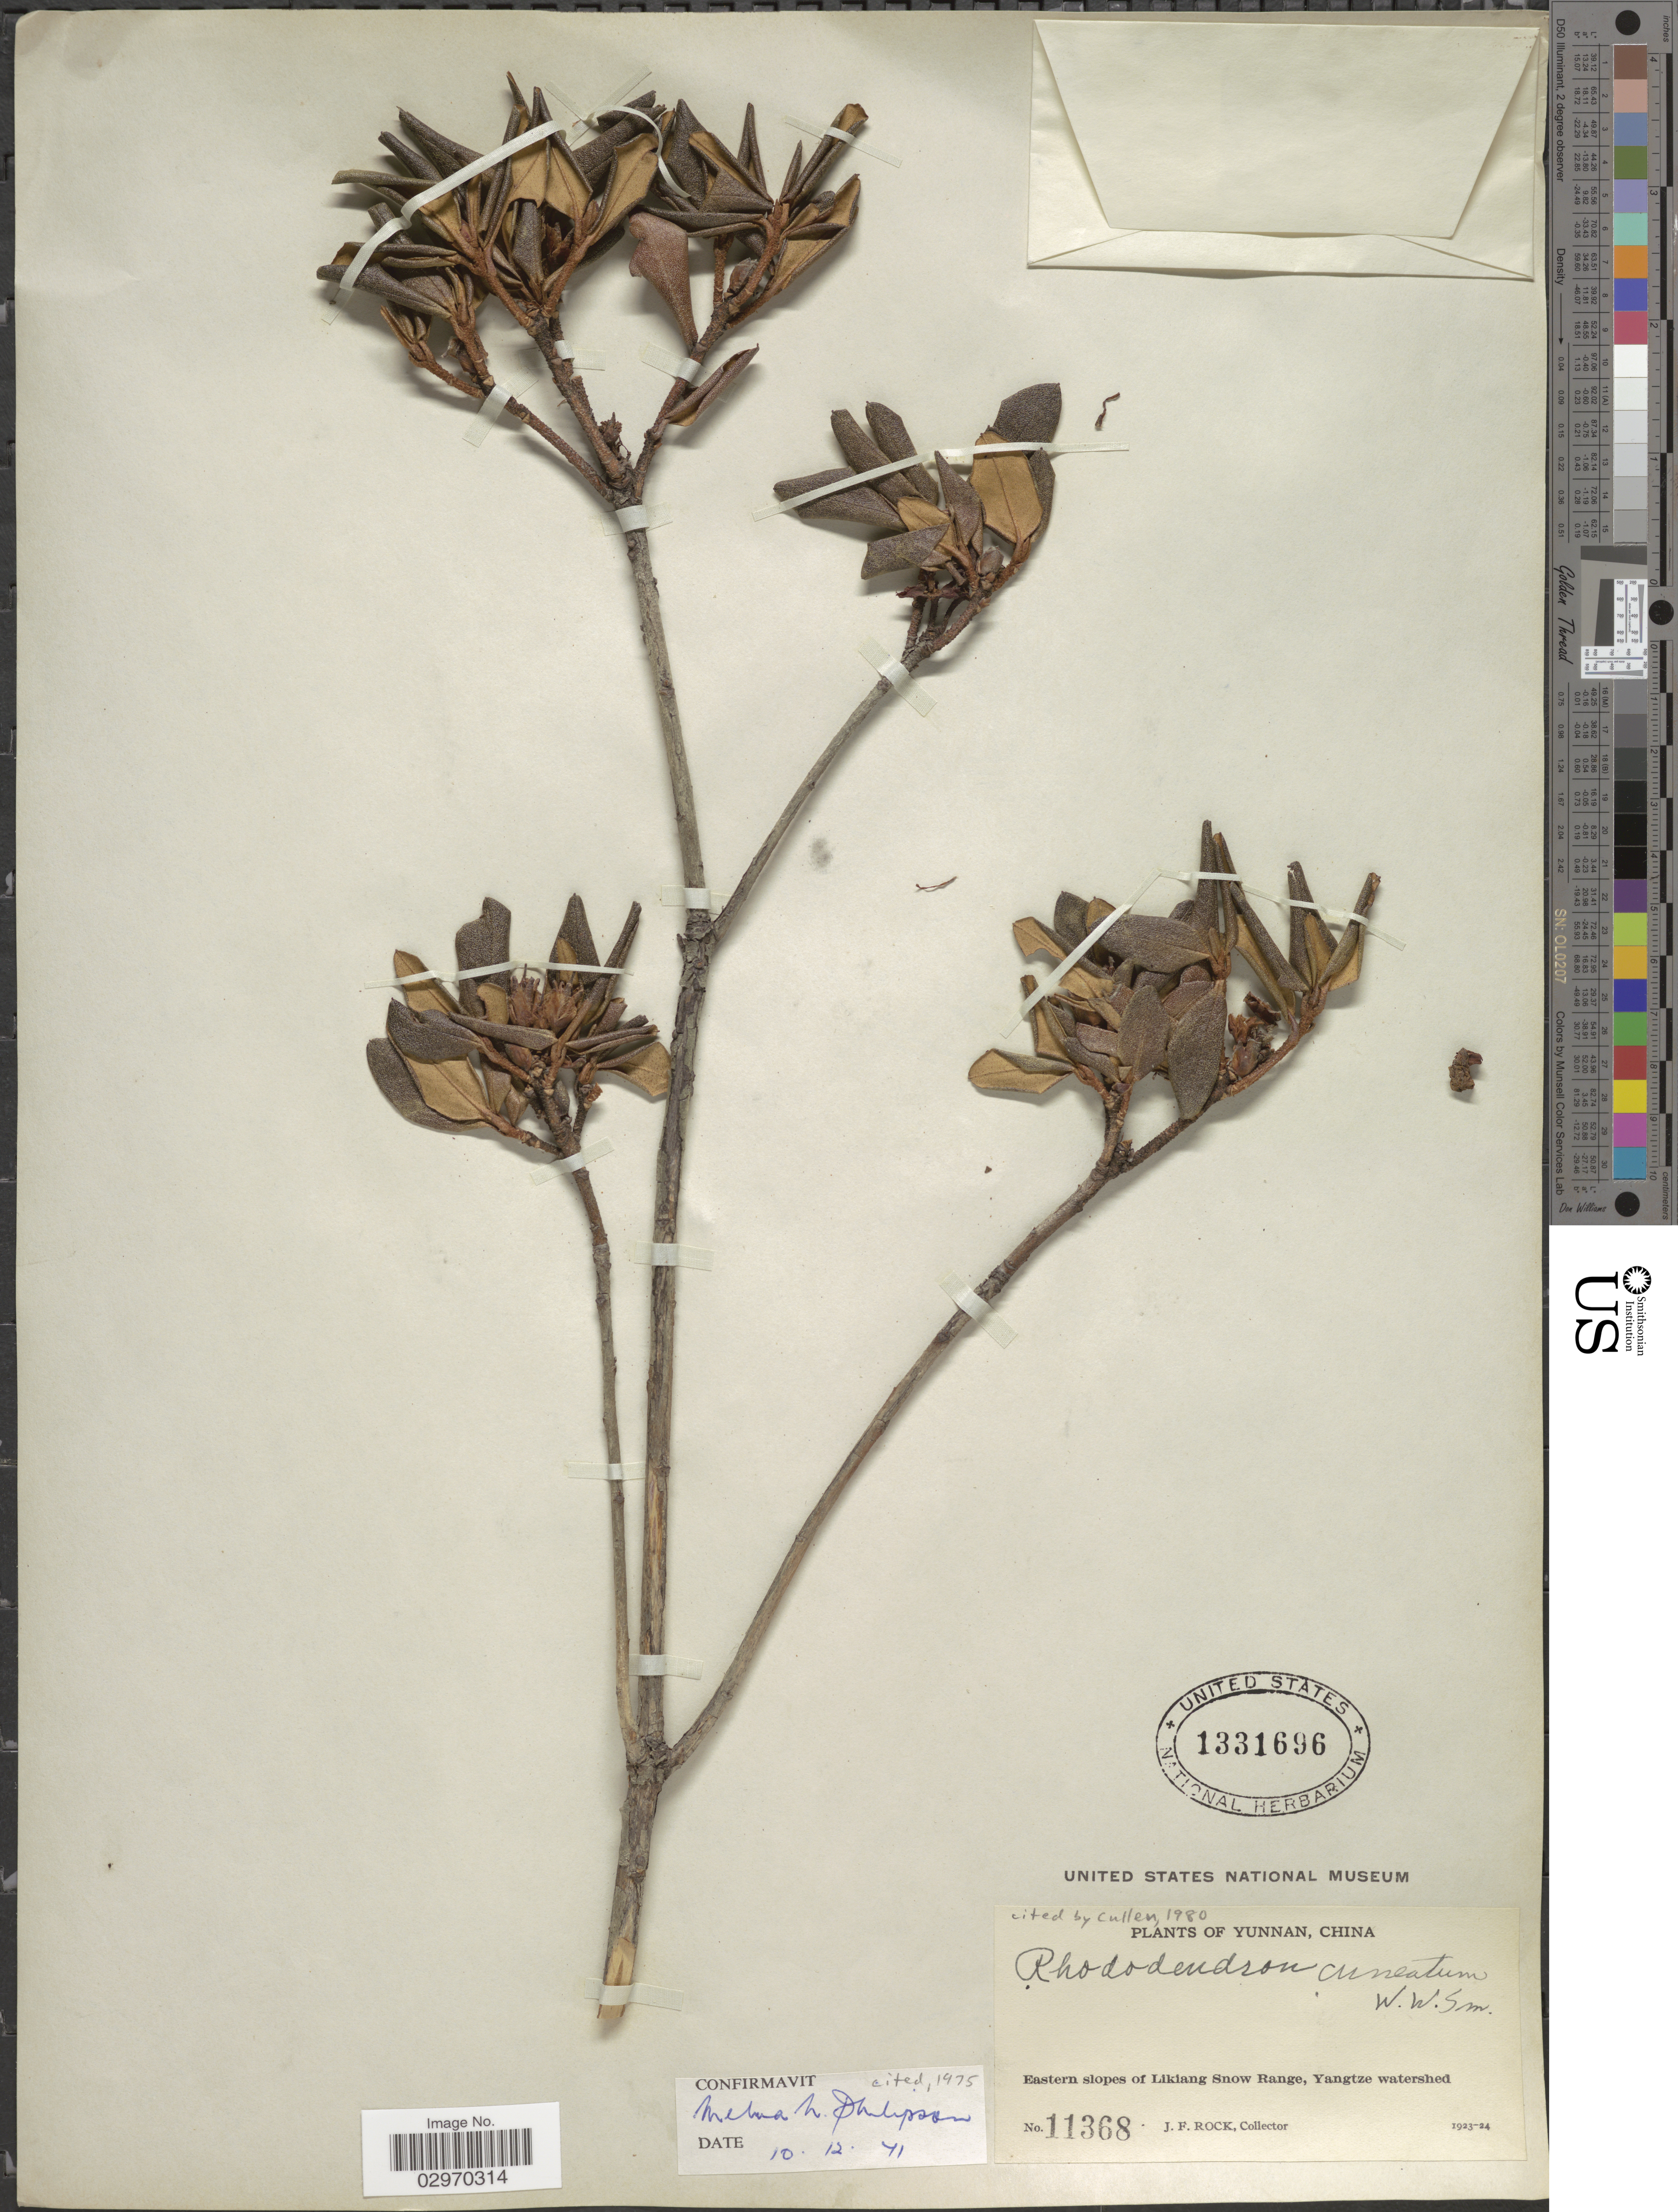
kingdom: Plantae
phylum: Tracheophyta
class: Magnoliopsida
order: Ericales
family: Ericaceae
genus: Rhododendron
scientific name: Rhododendron cuneatum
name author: W.W. Sm.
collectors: J. Rock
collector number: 11368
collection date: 1923/1924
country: China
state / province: Yunnan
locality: Eastern slopes of Likiang Snow Range, Yangtze watershed.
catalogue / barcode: US 1331696